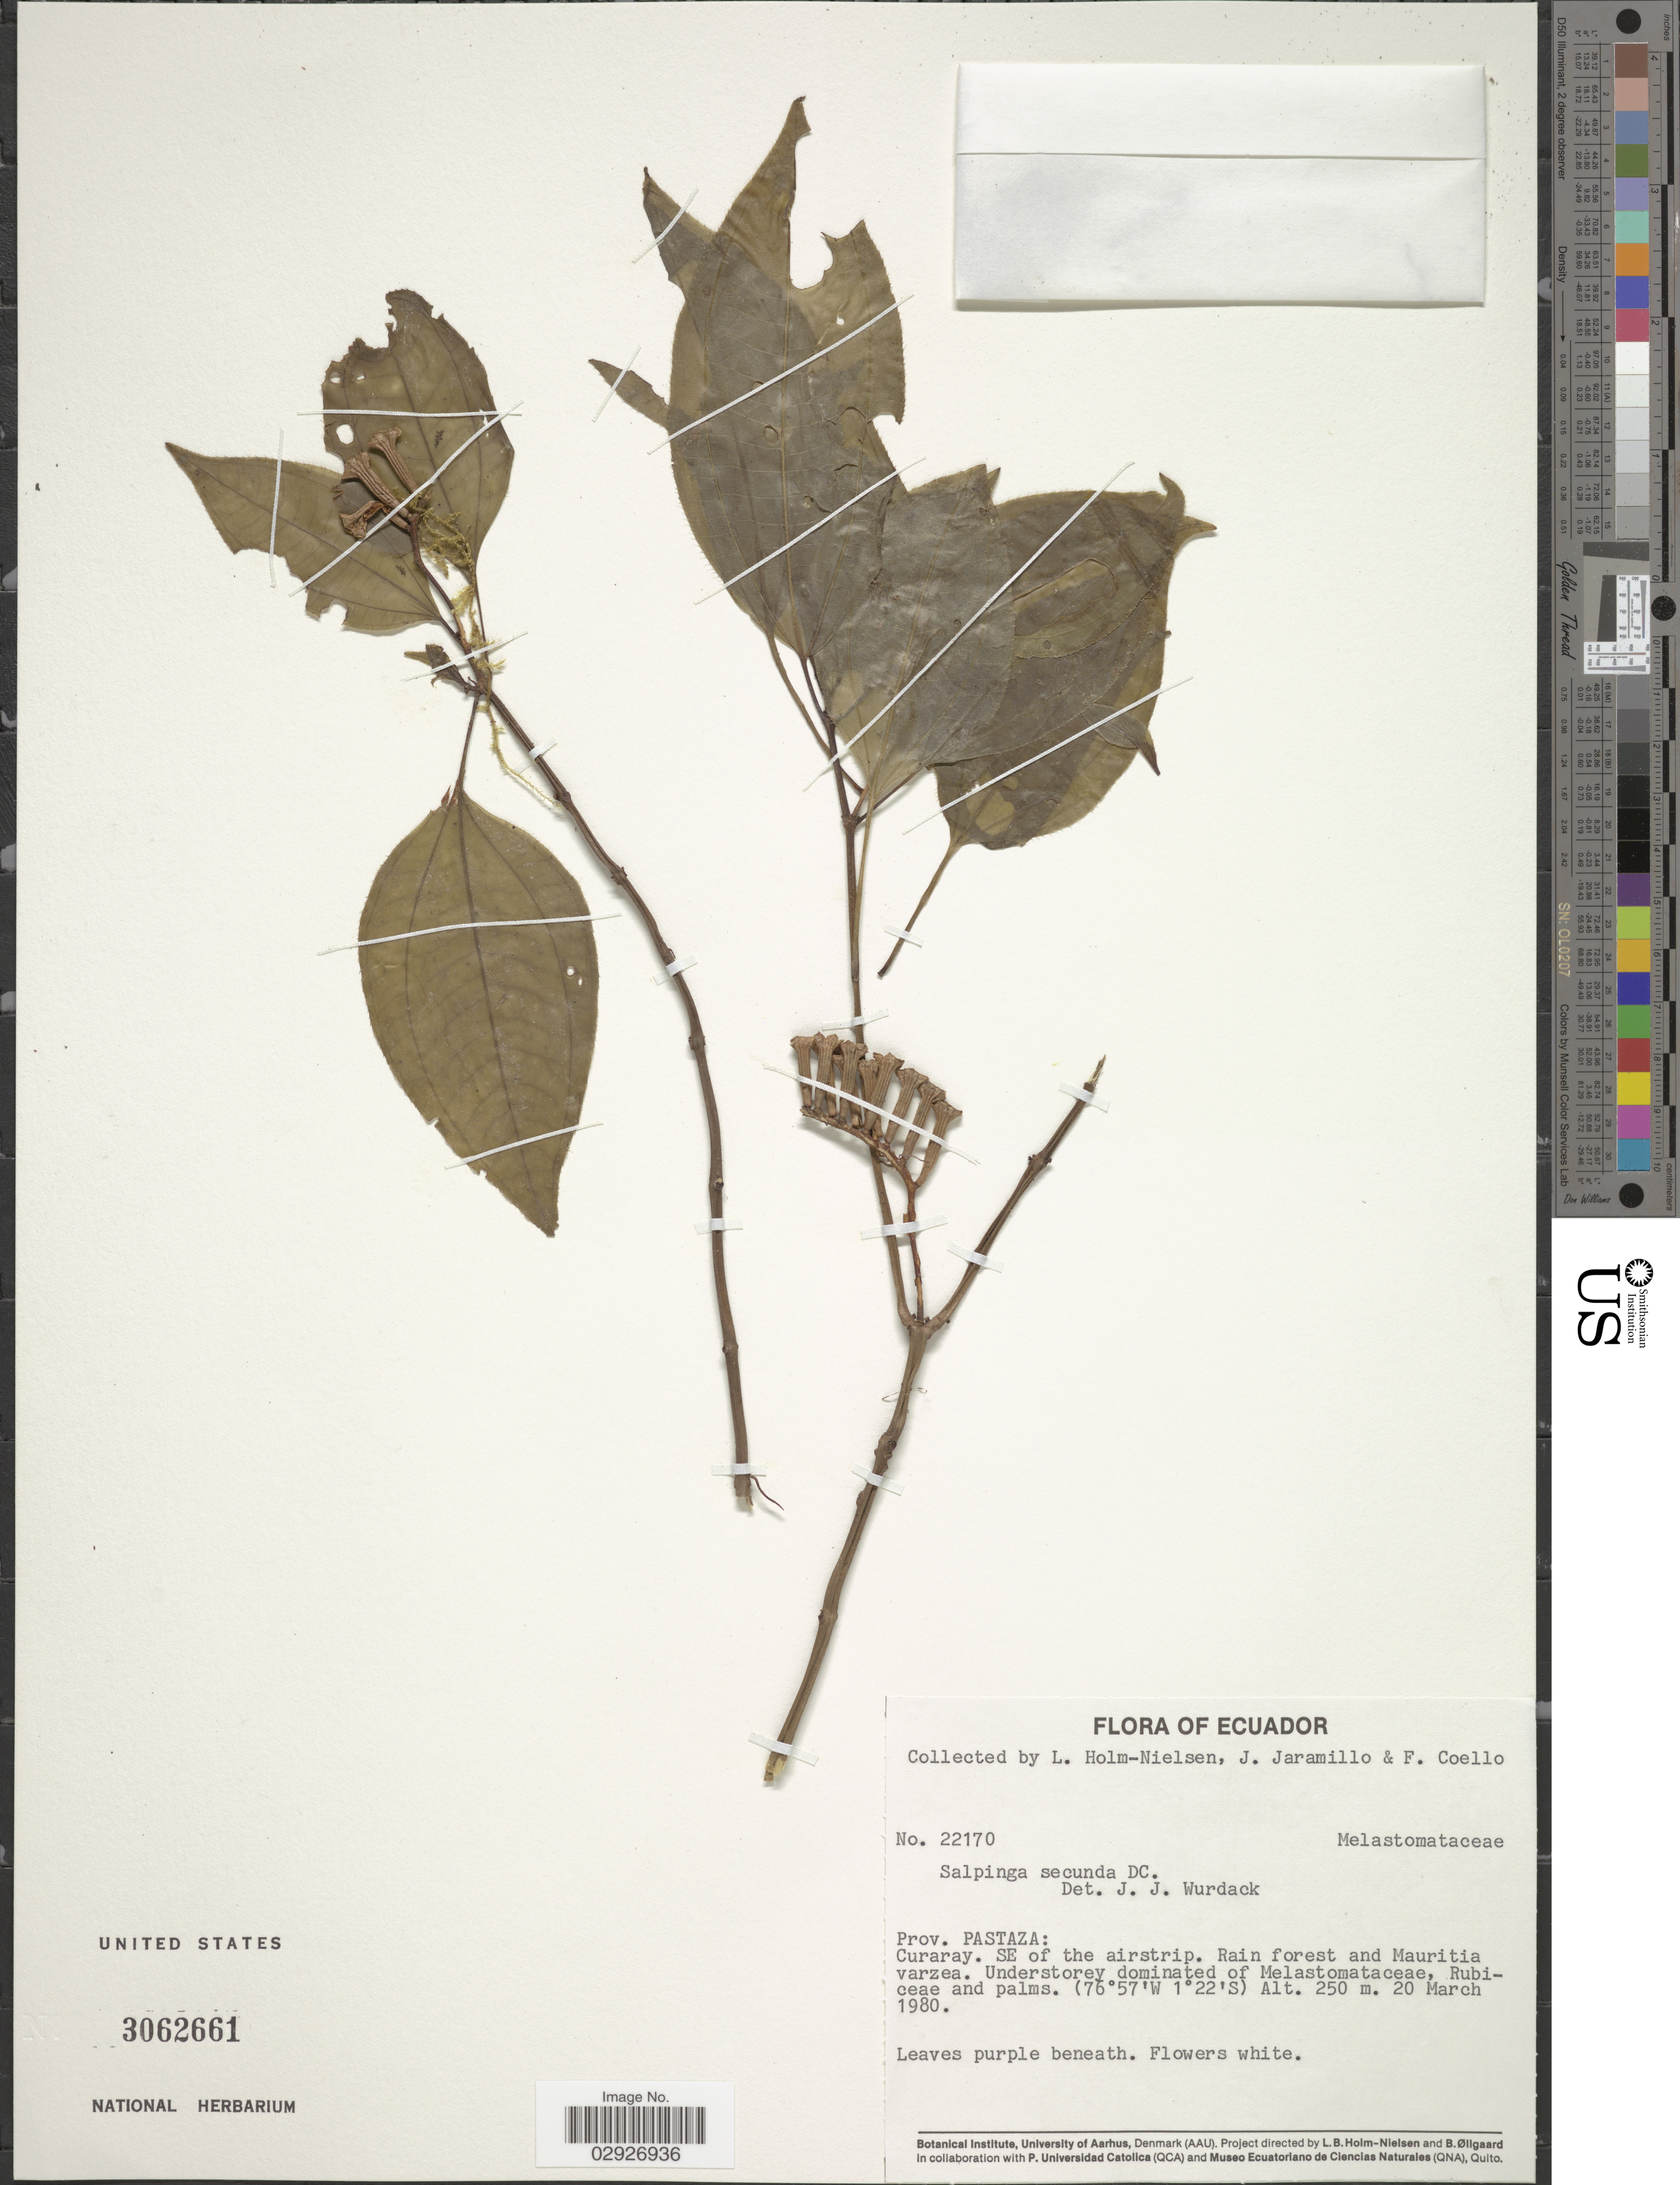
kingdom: Plantae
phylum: Tracheophyta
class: Magnoliopsida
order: Myrtales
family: Melastomataceae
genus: Salpinga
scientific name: Salpinga secunda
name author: Schrank & Mart. ex DC.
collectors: L. Holm-Nielsen, J. Jaramillo & F. Coello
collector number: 22170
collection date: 1980-03-20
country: Ecuador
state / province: Pastaza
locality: Prov. Pastaza: Curaray. SE of the airstrip. Rain forest and Mauritia varzea.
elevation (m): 250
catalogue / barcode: US 3062661